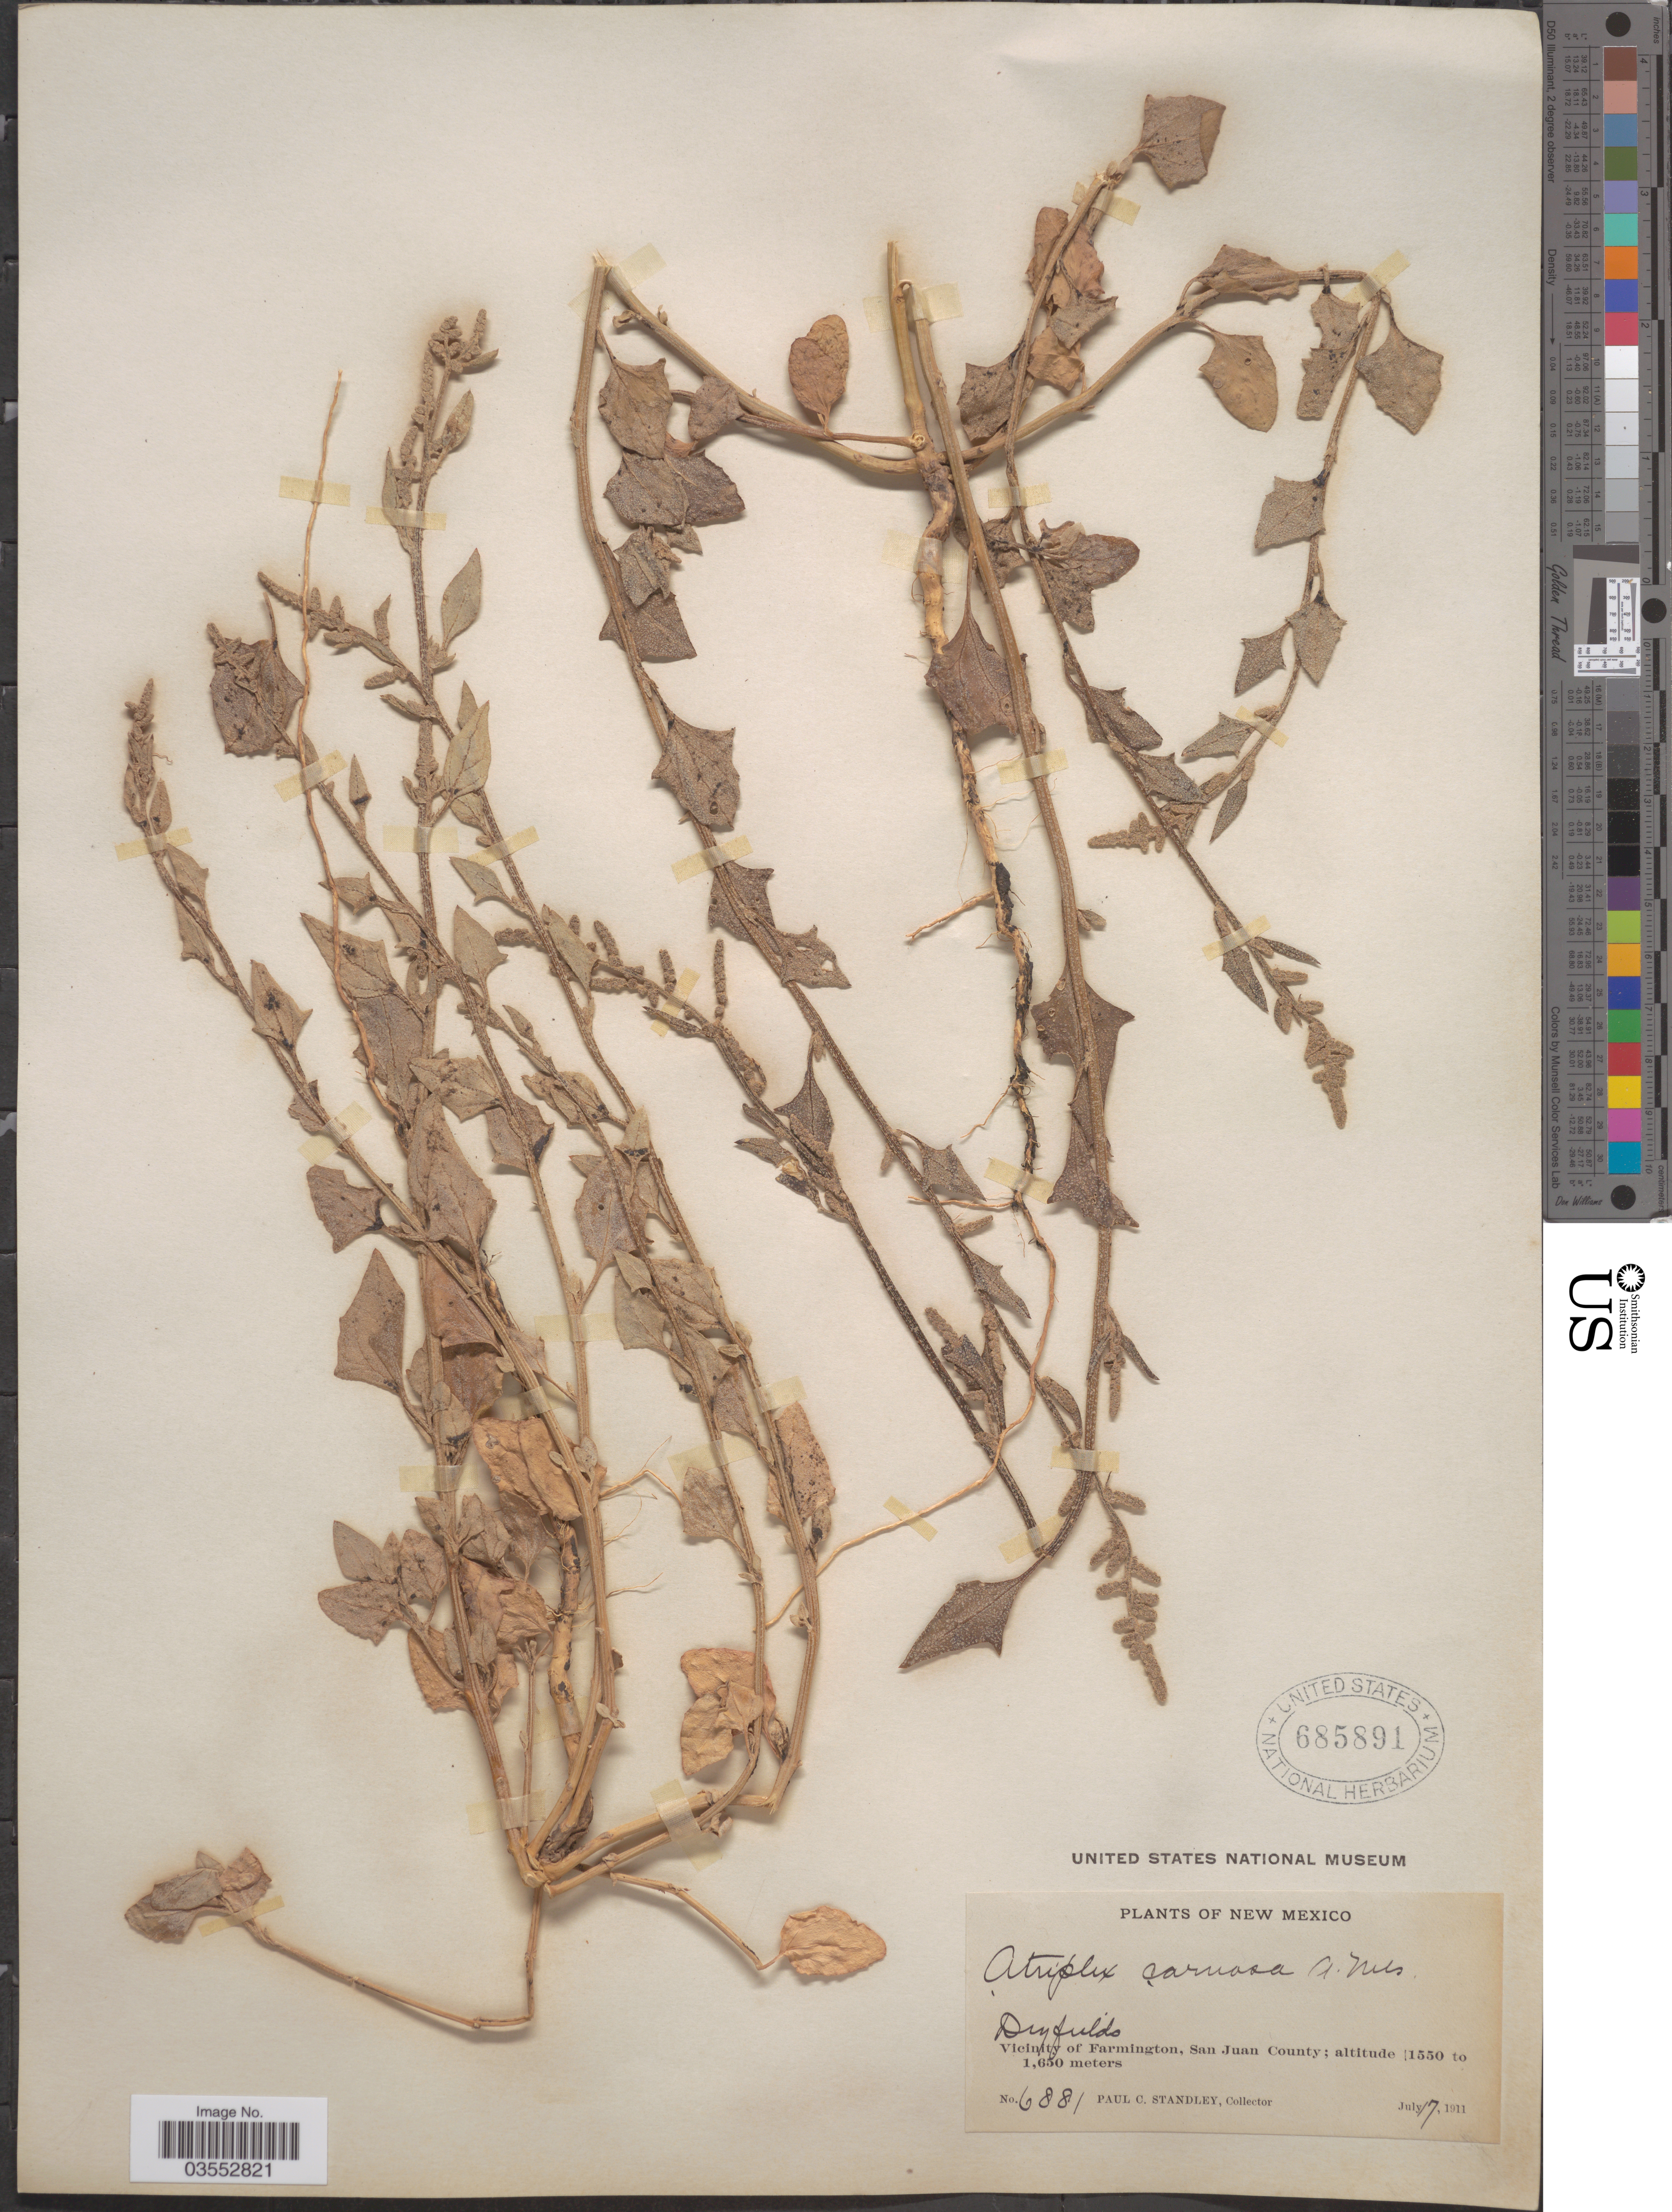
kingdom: Plantae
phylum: Tracheophyta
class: Magnoliopsida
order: Caryophyllales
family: Amaranthaceae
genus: Atriplex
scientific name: Atriplex subspicata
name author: (Nutt.) Rydb.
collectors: P. C. Standley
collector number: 6881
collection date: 1911-07-17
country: United States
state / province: New Mexico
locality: Vicinity of Farmington, San Juan County.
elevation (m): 1550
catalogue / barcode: US 685891